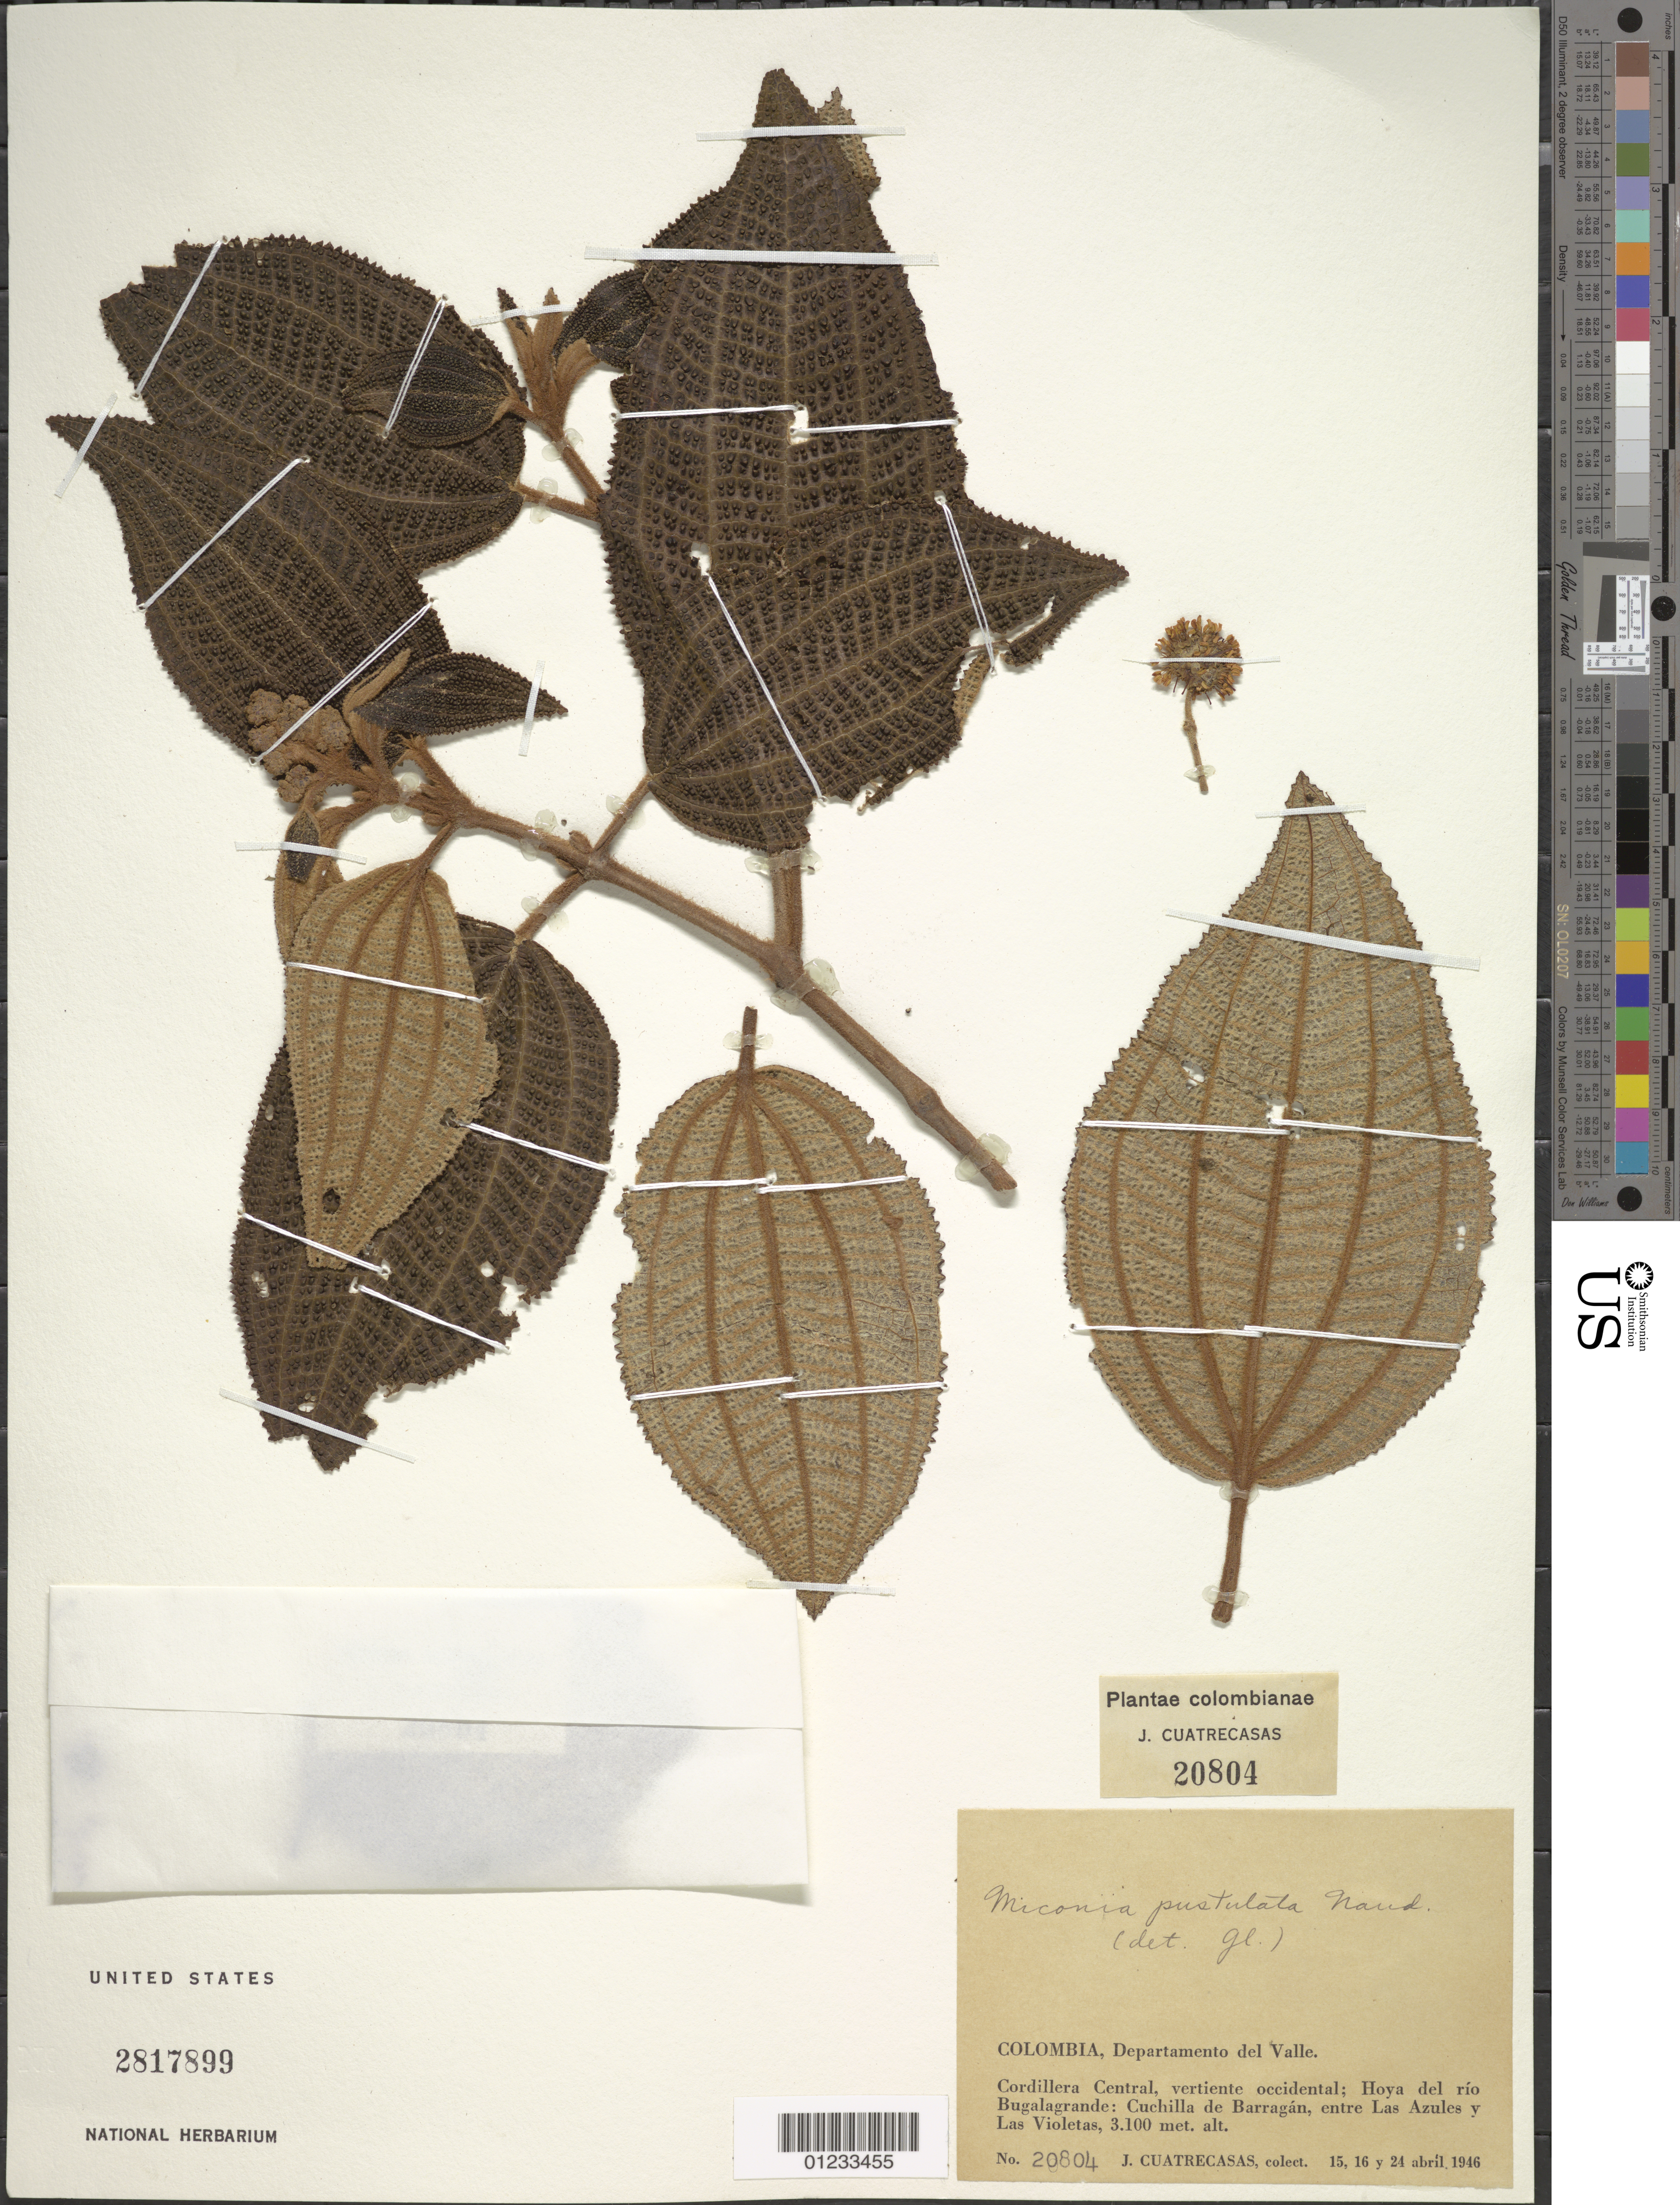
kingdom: Plantae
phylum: Tracheophyta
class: Magnoliopsida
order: Myrtales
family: Melastomataceae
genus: Miconia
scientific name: Miconia pustulata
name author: Naudin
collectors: J. Cuatrecasas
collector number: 20804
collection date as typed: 15 Apr 1946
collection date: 1946-04-15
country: Colombia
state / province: Valle del Cauca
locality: Cordillera Central, vertiente occidental; Hoya del rio Bugalagrande: Cuchilla de Barragán, entre Las Azules y Las Violetas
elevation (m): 3100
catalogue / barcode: US 2817899